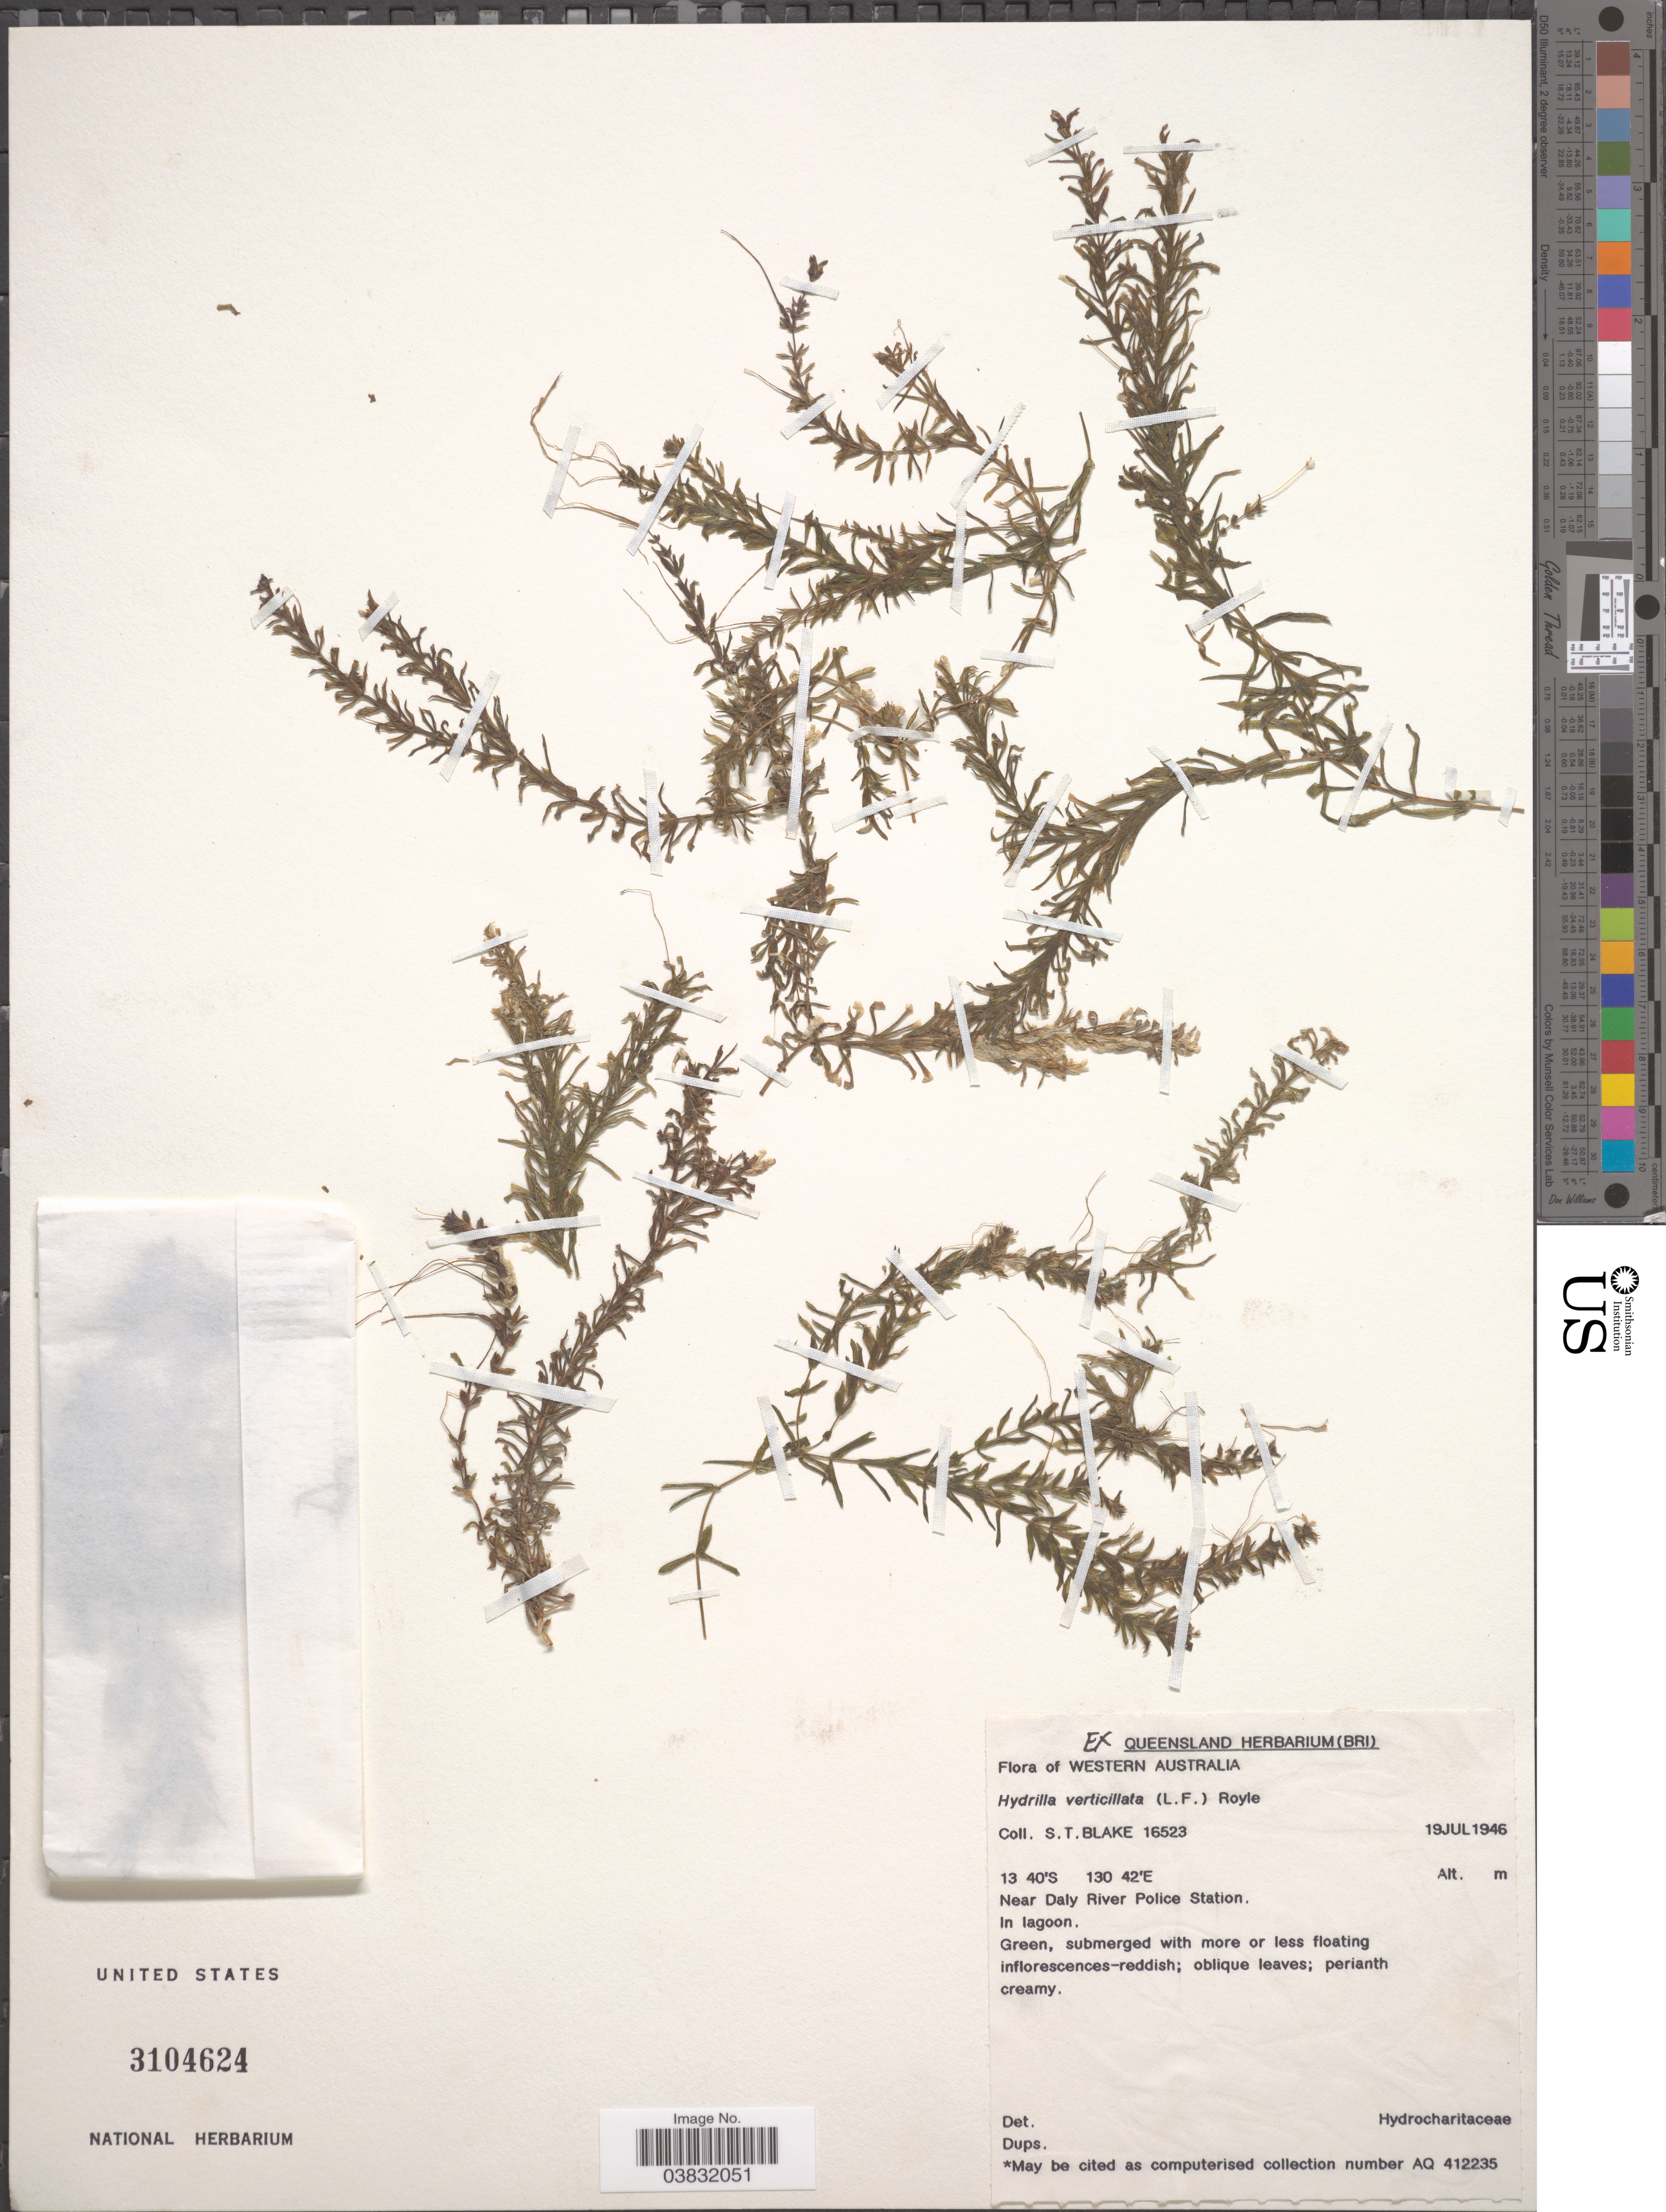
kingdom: Plantae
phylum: Tracheophyta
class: Liliopsida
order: Alismatales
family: Hydrocharitaceae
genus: Hydrilla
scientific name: Hydrilla verticillata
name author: (L. f.) Royle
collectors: S. T. Blake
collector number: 16523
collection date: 1946-07-19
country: Australia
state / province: Queensland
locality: Western Australia. Near Daly River Police Station. In lagoon.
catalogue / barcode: US 3104624